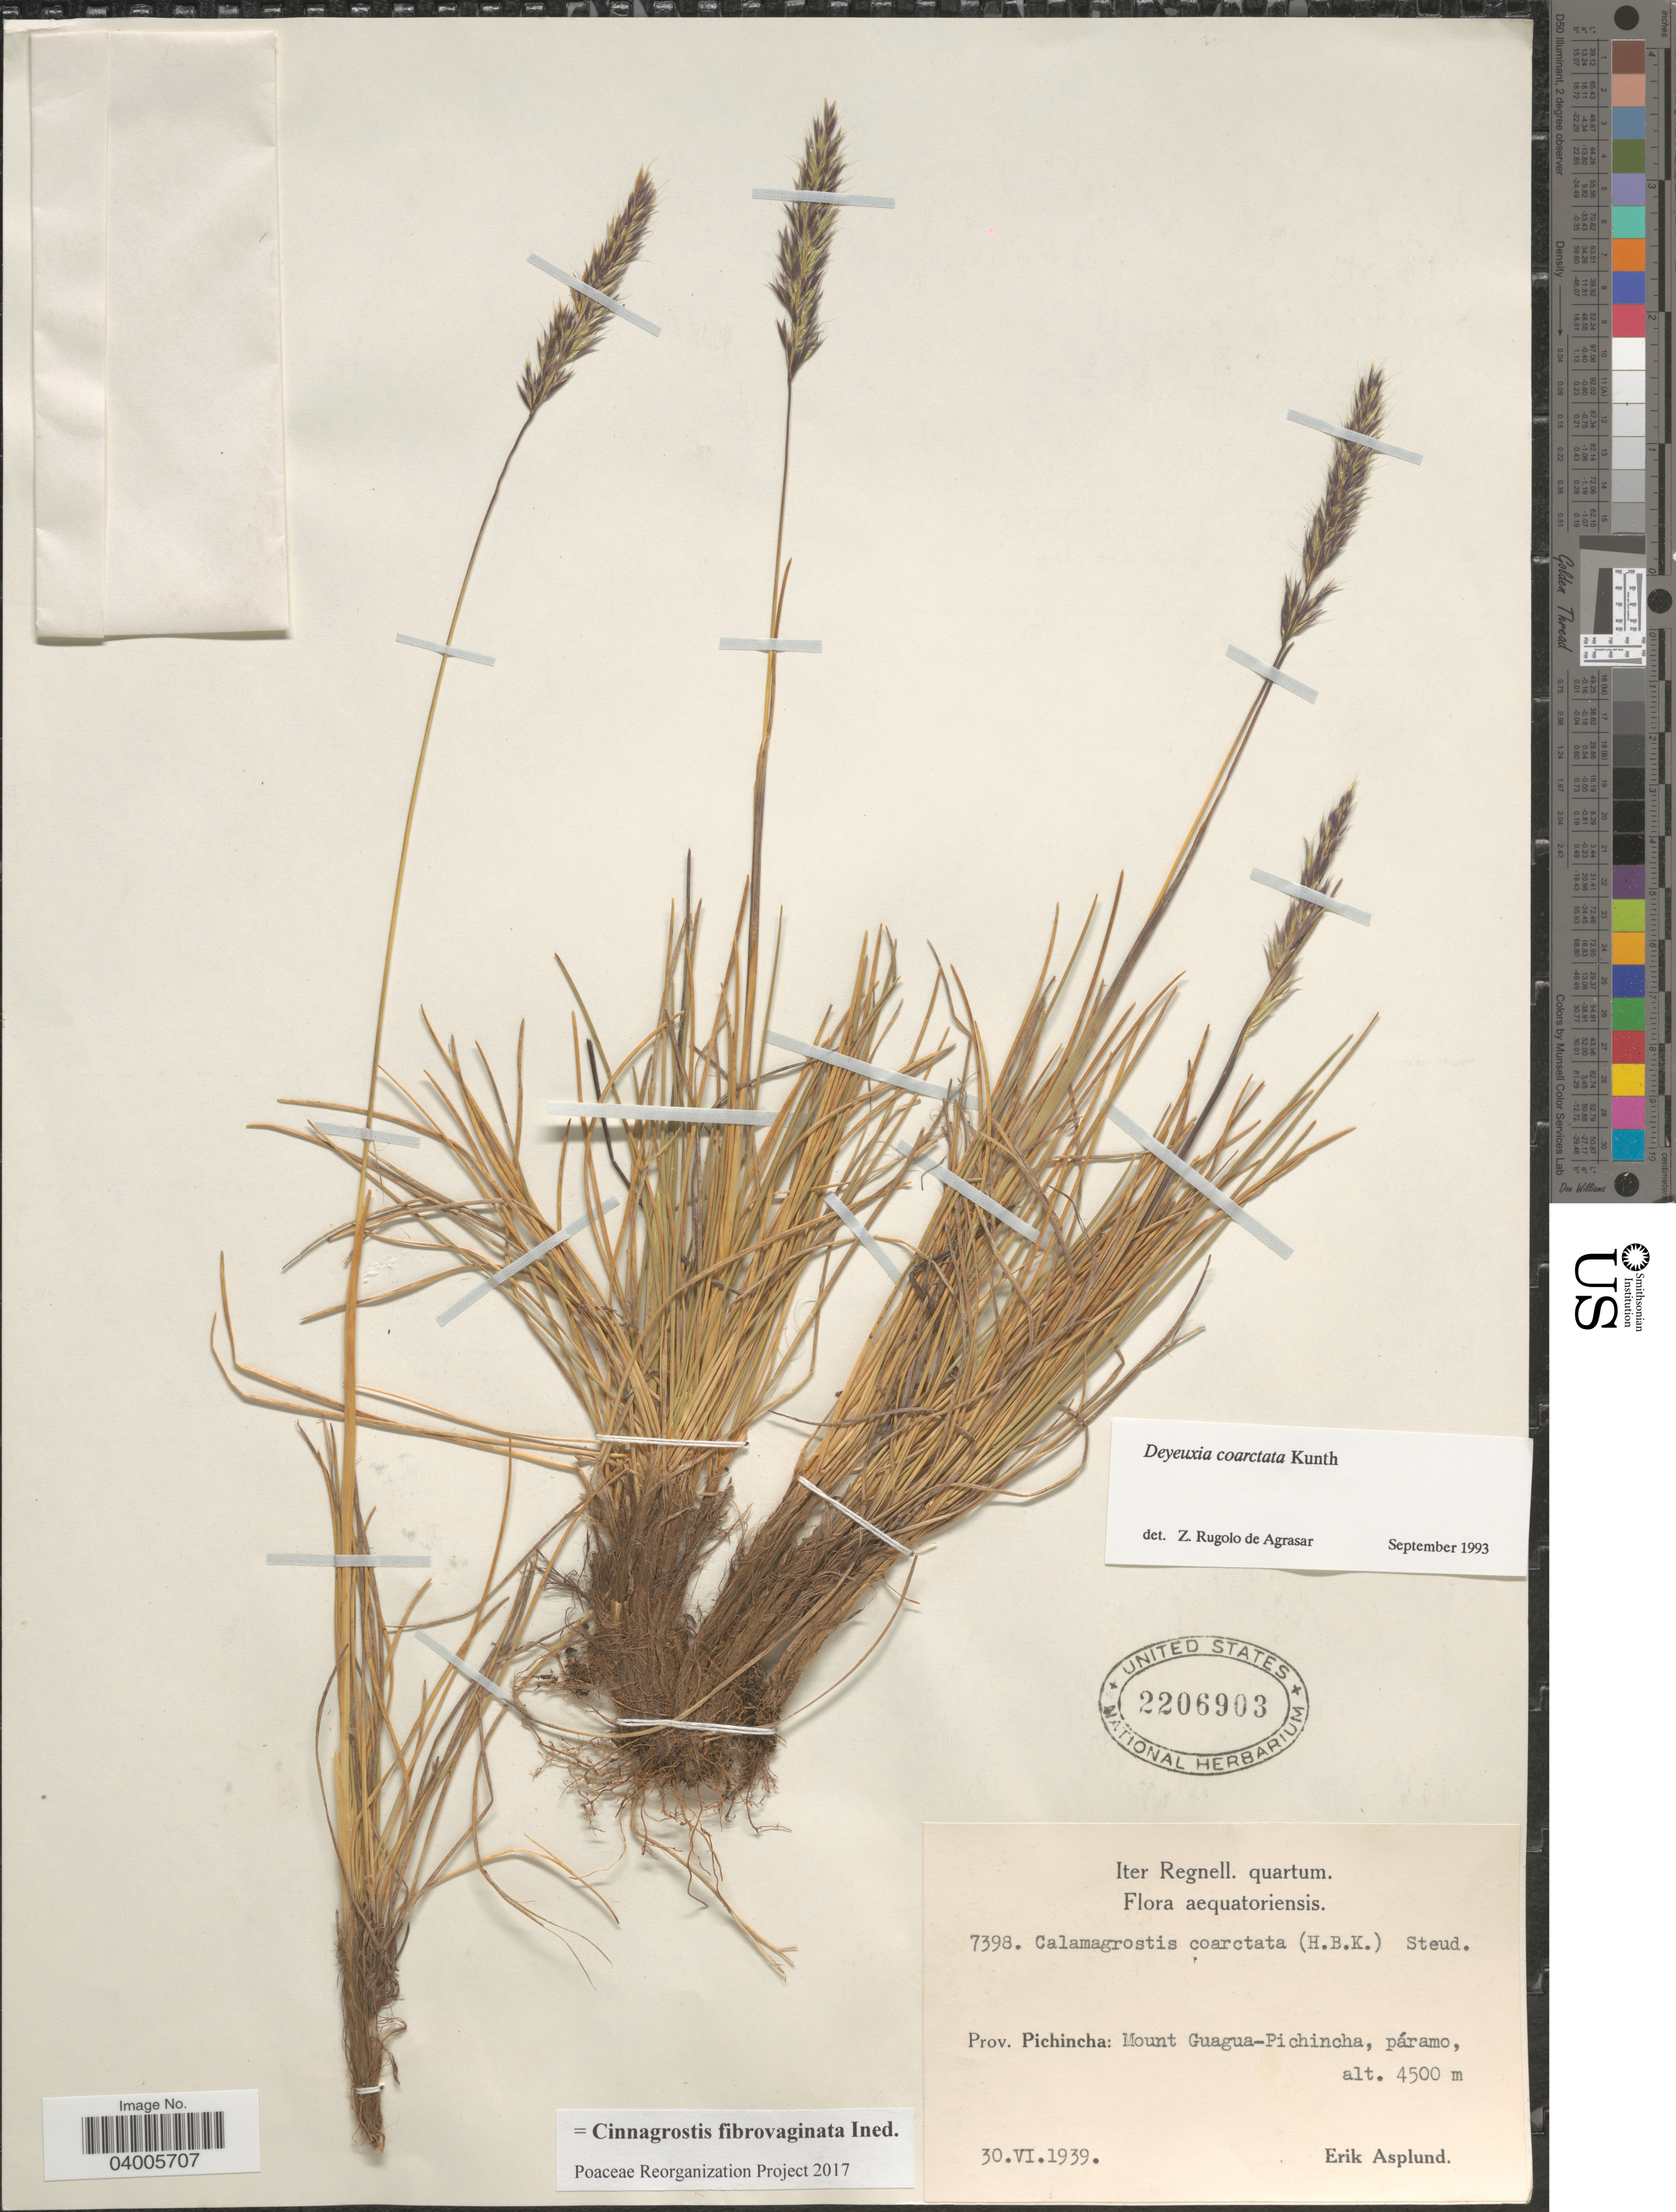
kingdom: Plantae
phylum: Tracheophyta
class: Liliopsida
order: Poales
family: Poaceae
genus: Cinnagrostis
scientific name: Cinnagrostis coarctata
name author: (Kunth) P.M. Peterson et al.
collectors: E. Asplund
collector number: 7398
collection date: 1939-06-30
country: Ecuador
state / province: Pichincha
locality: Aequatoriensis. Mount Guagua-Pichincha, páramo.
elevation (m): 4500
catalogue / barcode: US 2206903